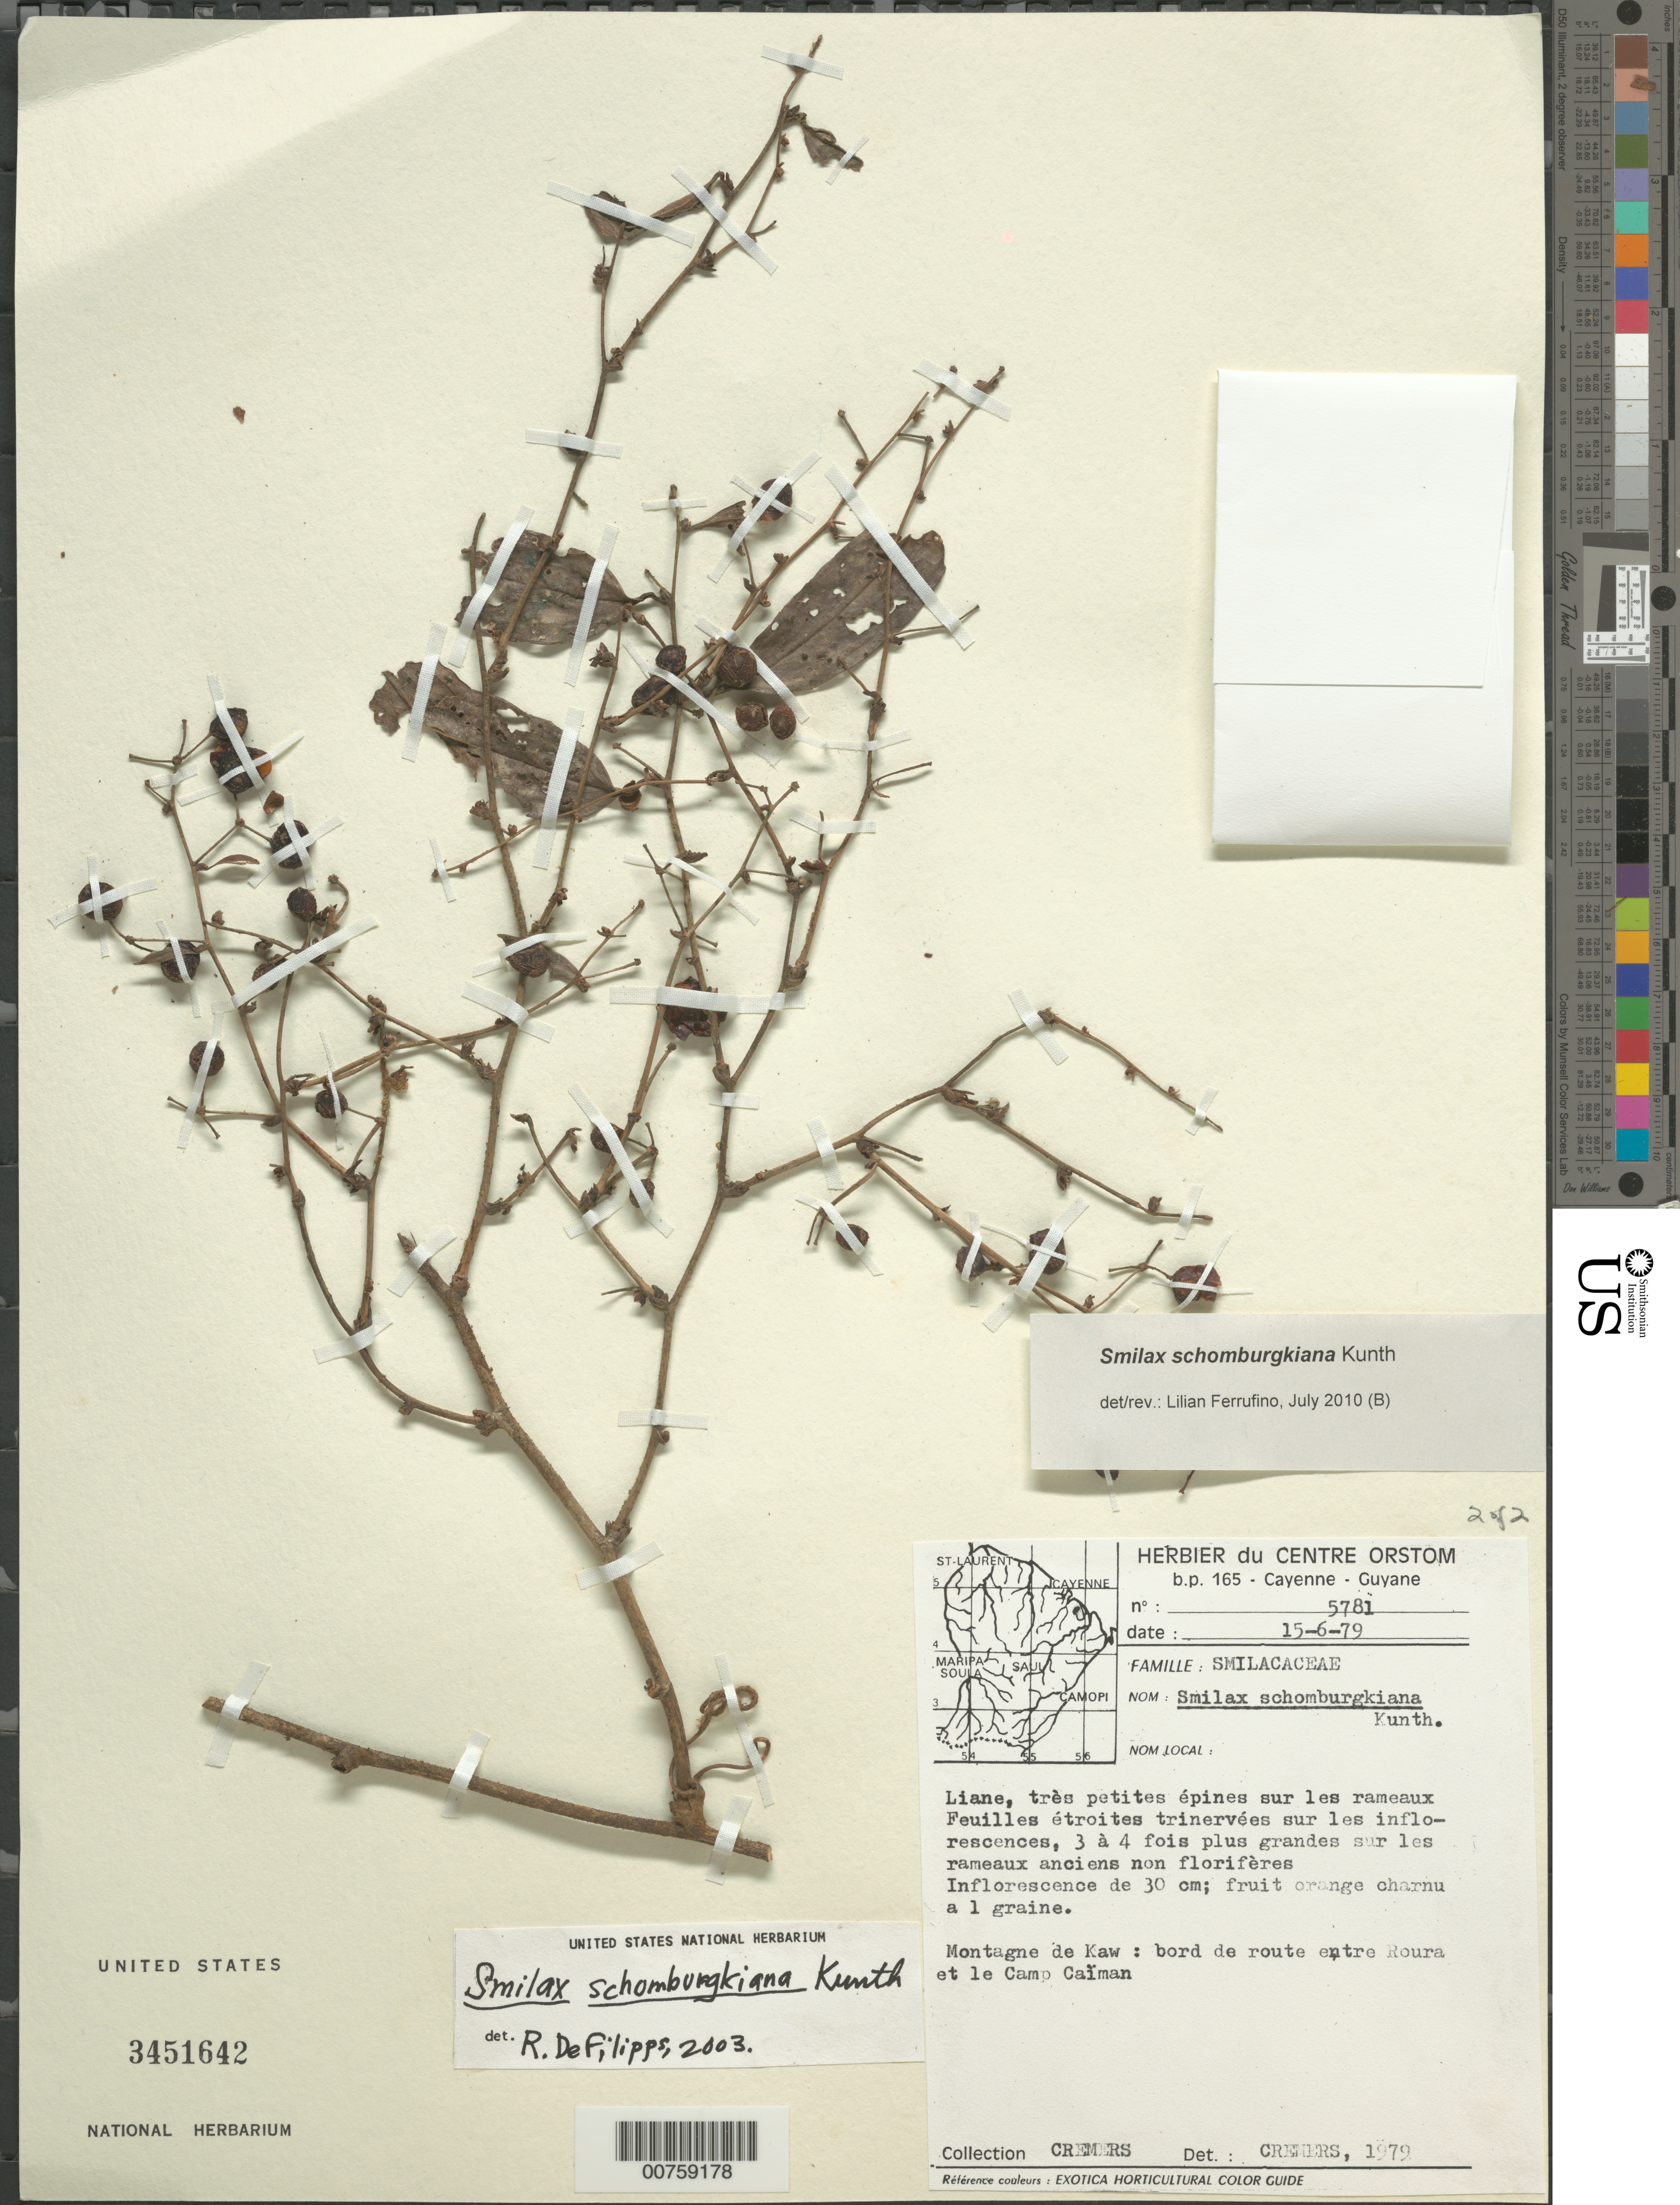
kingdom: Plantae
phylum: Tracheophyta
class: Liliopsida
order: Liliales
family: Smilacaceae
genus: Smilax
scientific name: Smilax schomburgkiana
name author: Kunth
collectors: Cremers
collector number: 5781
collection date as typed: Transcribed d/m/y: 15/6/79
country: French Guiana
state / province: Cayenne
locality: Montagne de Kaw: bord de route entre Roura et le Camp Caïman.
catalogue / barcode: US 3451642